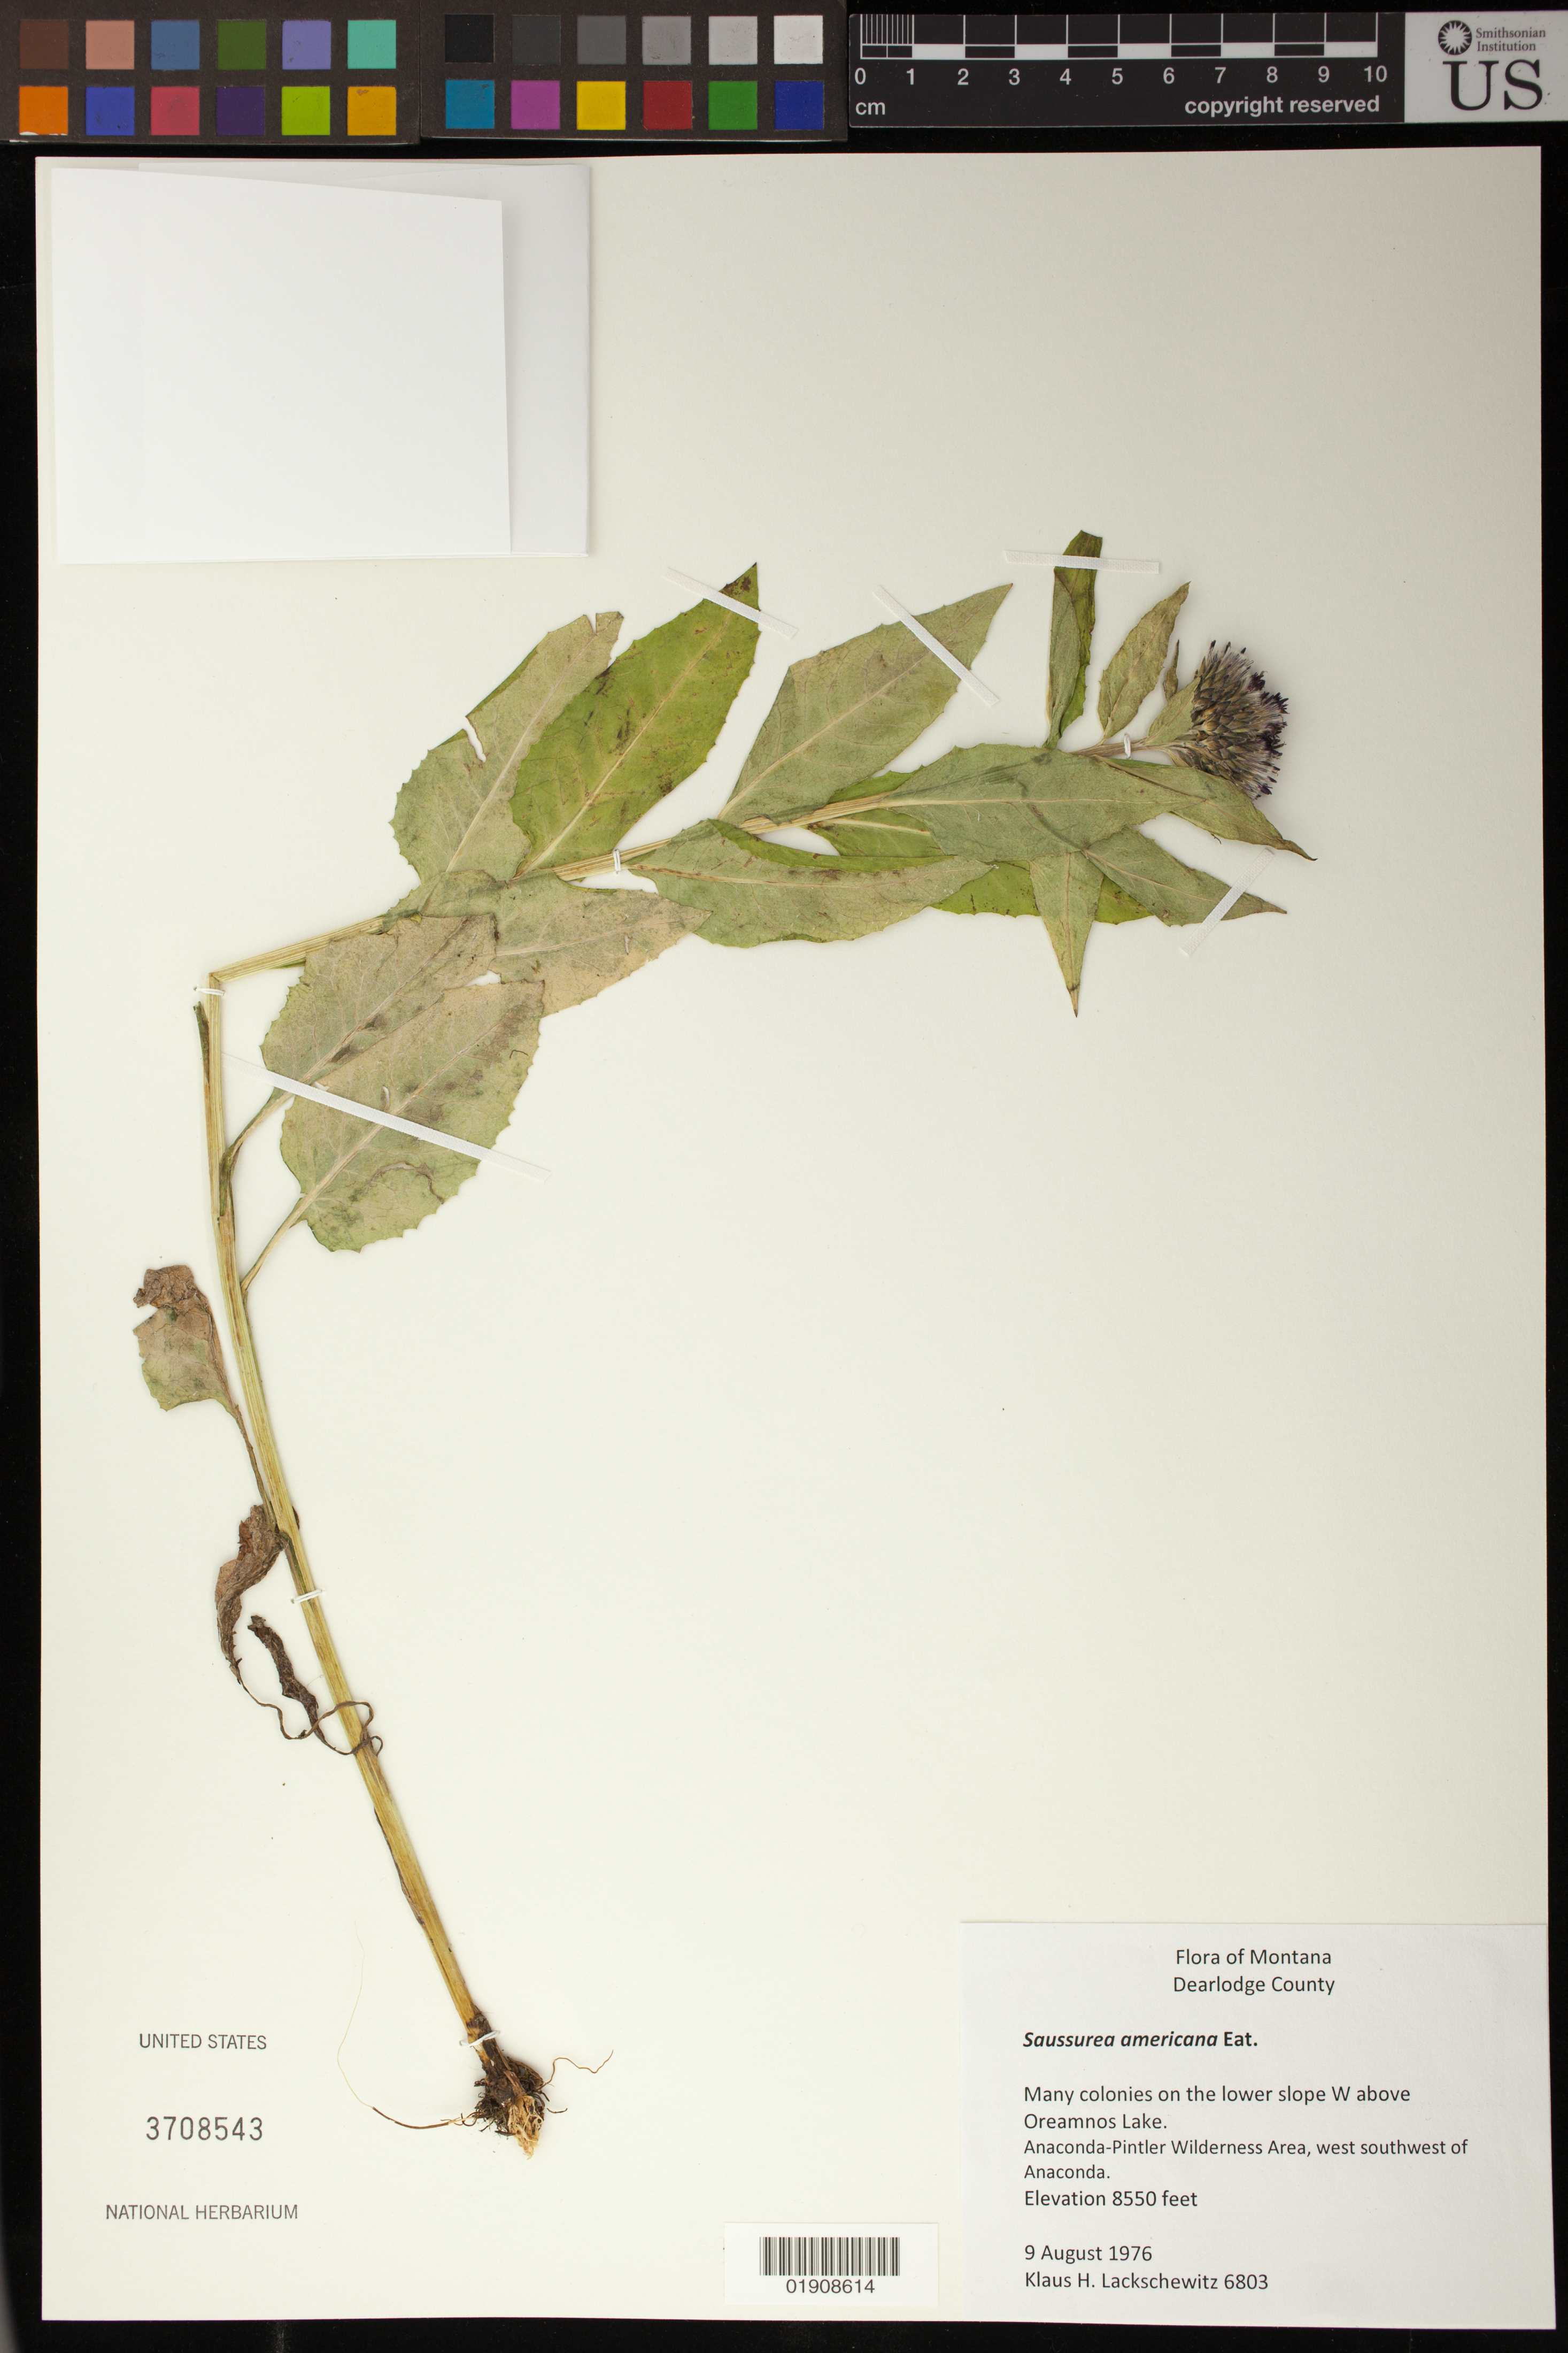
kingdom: Plantae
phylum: Tracheophyta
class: Magnoliopsida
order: Asterales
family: Asteraceae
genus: Saussurea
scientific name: Saussurea americana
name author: D.C. Eaton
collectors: K. Lackschewitz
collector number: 6803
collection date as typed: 9 August 1976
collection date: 1976-08-09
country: United States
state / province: Montana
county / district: Dearlodge Co.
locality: On lower slope W above Oreamnos Lake; Anaconda-Pintler Wilderness area, W-SW of Anaconda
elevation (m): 2606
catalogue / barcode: US 3708543